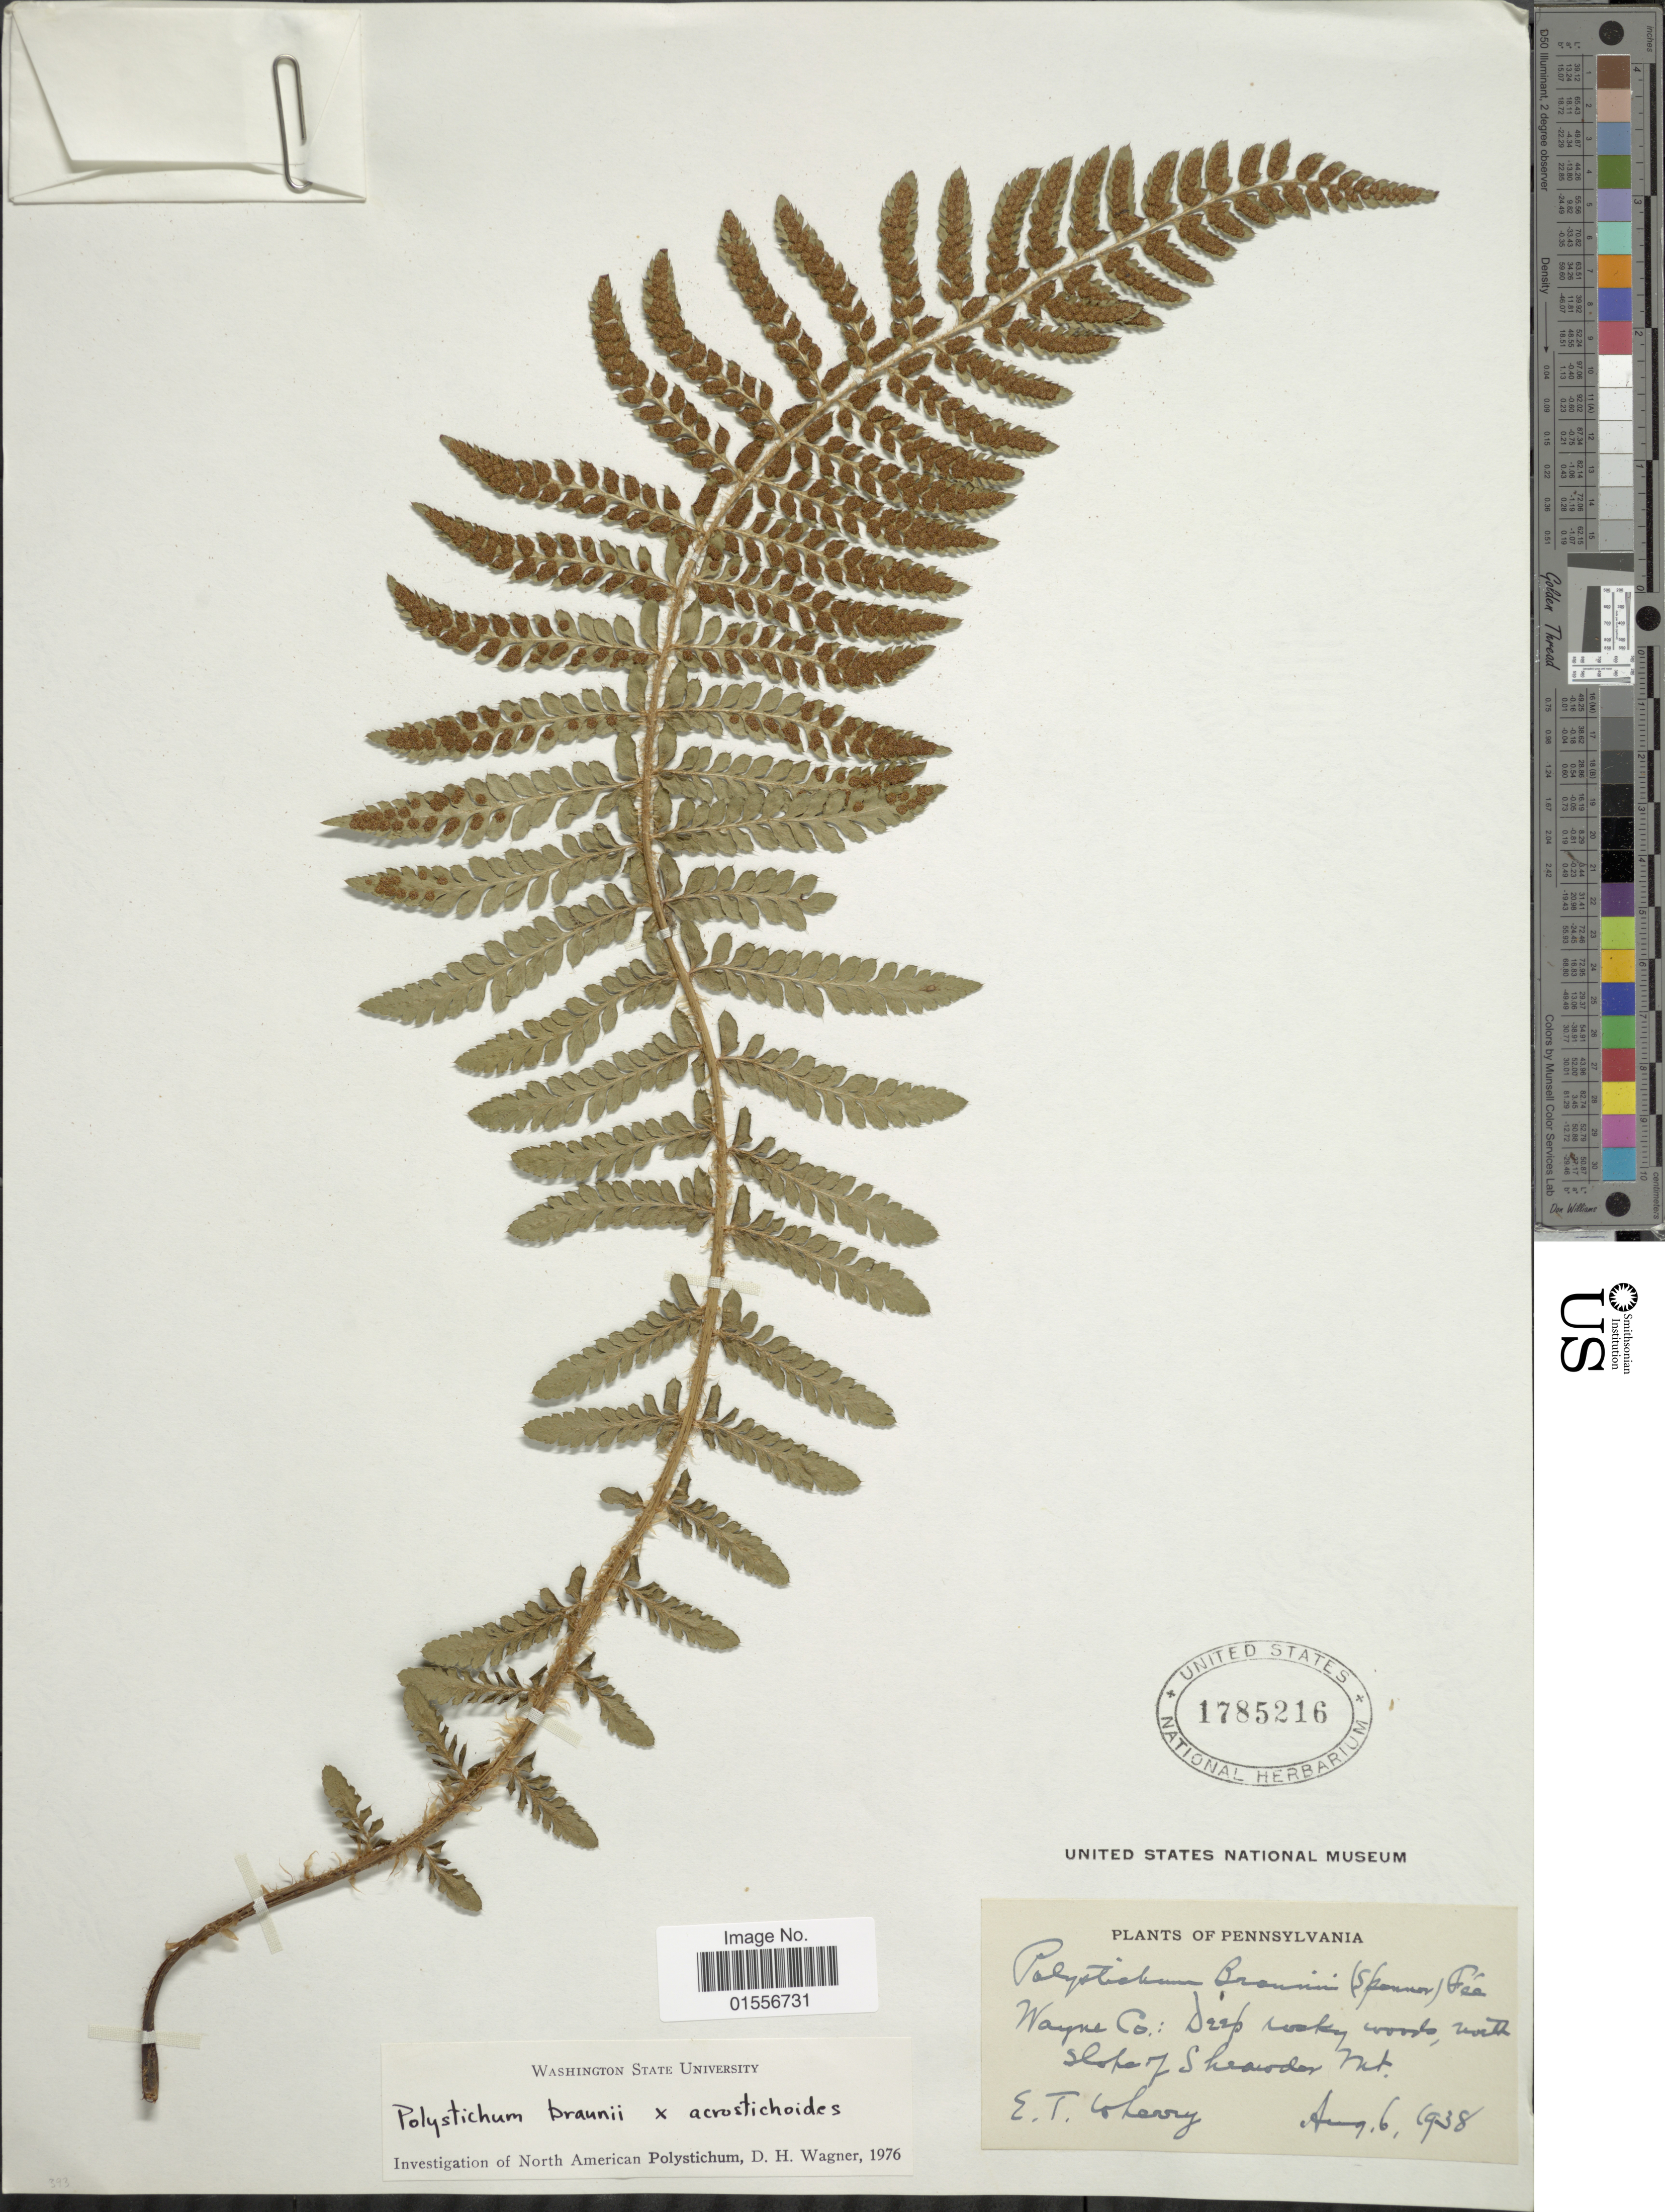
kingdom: Plantae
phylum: Tracheophyta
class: Polypodiopsida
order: Polypodiales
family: Dryopteridaceae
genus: Polystichum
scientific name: Polystichum acrostichoides x P. braunii (Spenn.) Fée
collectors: E. T. Wherry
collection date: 1938-08-06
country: United States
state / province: Pennsylvania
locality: Wayne Co.: deep rocky woods, north slope of Shrawder Mt.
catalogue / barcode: US 1785216